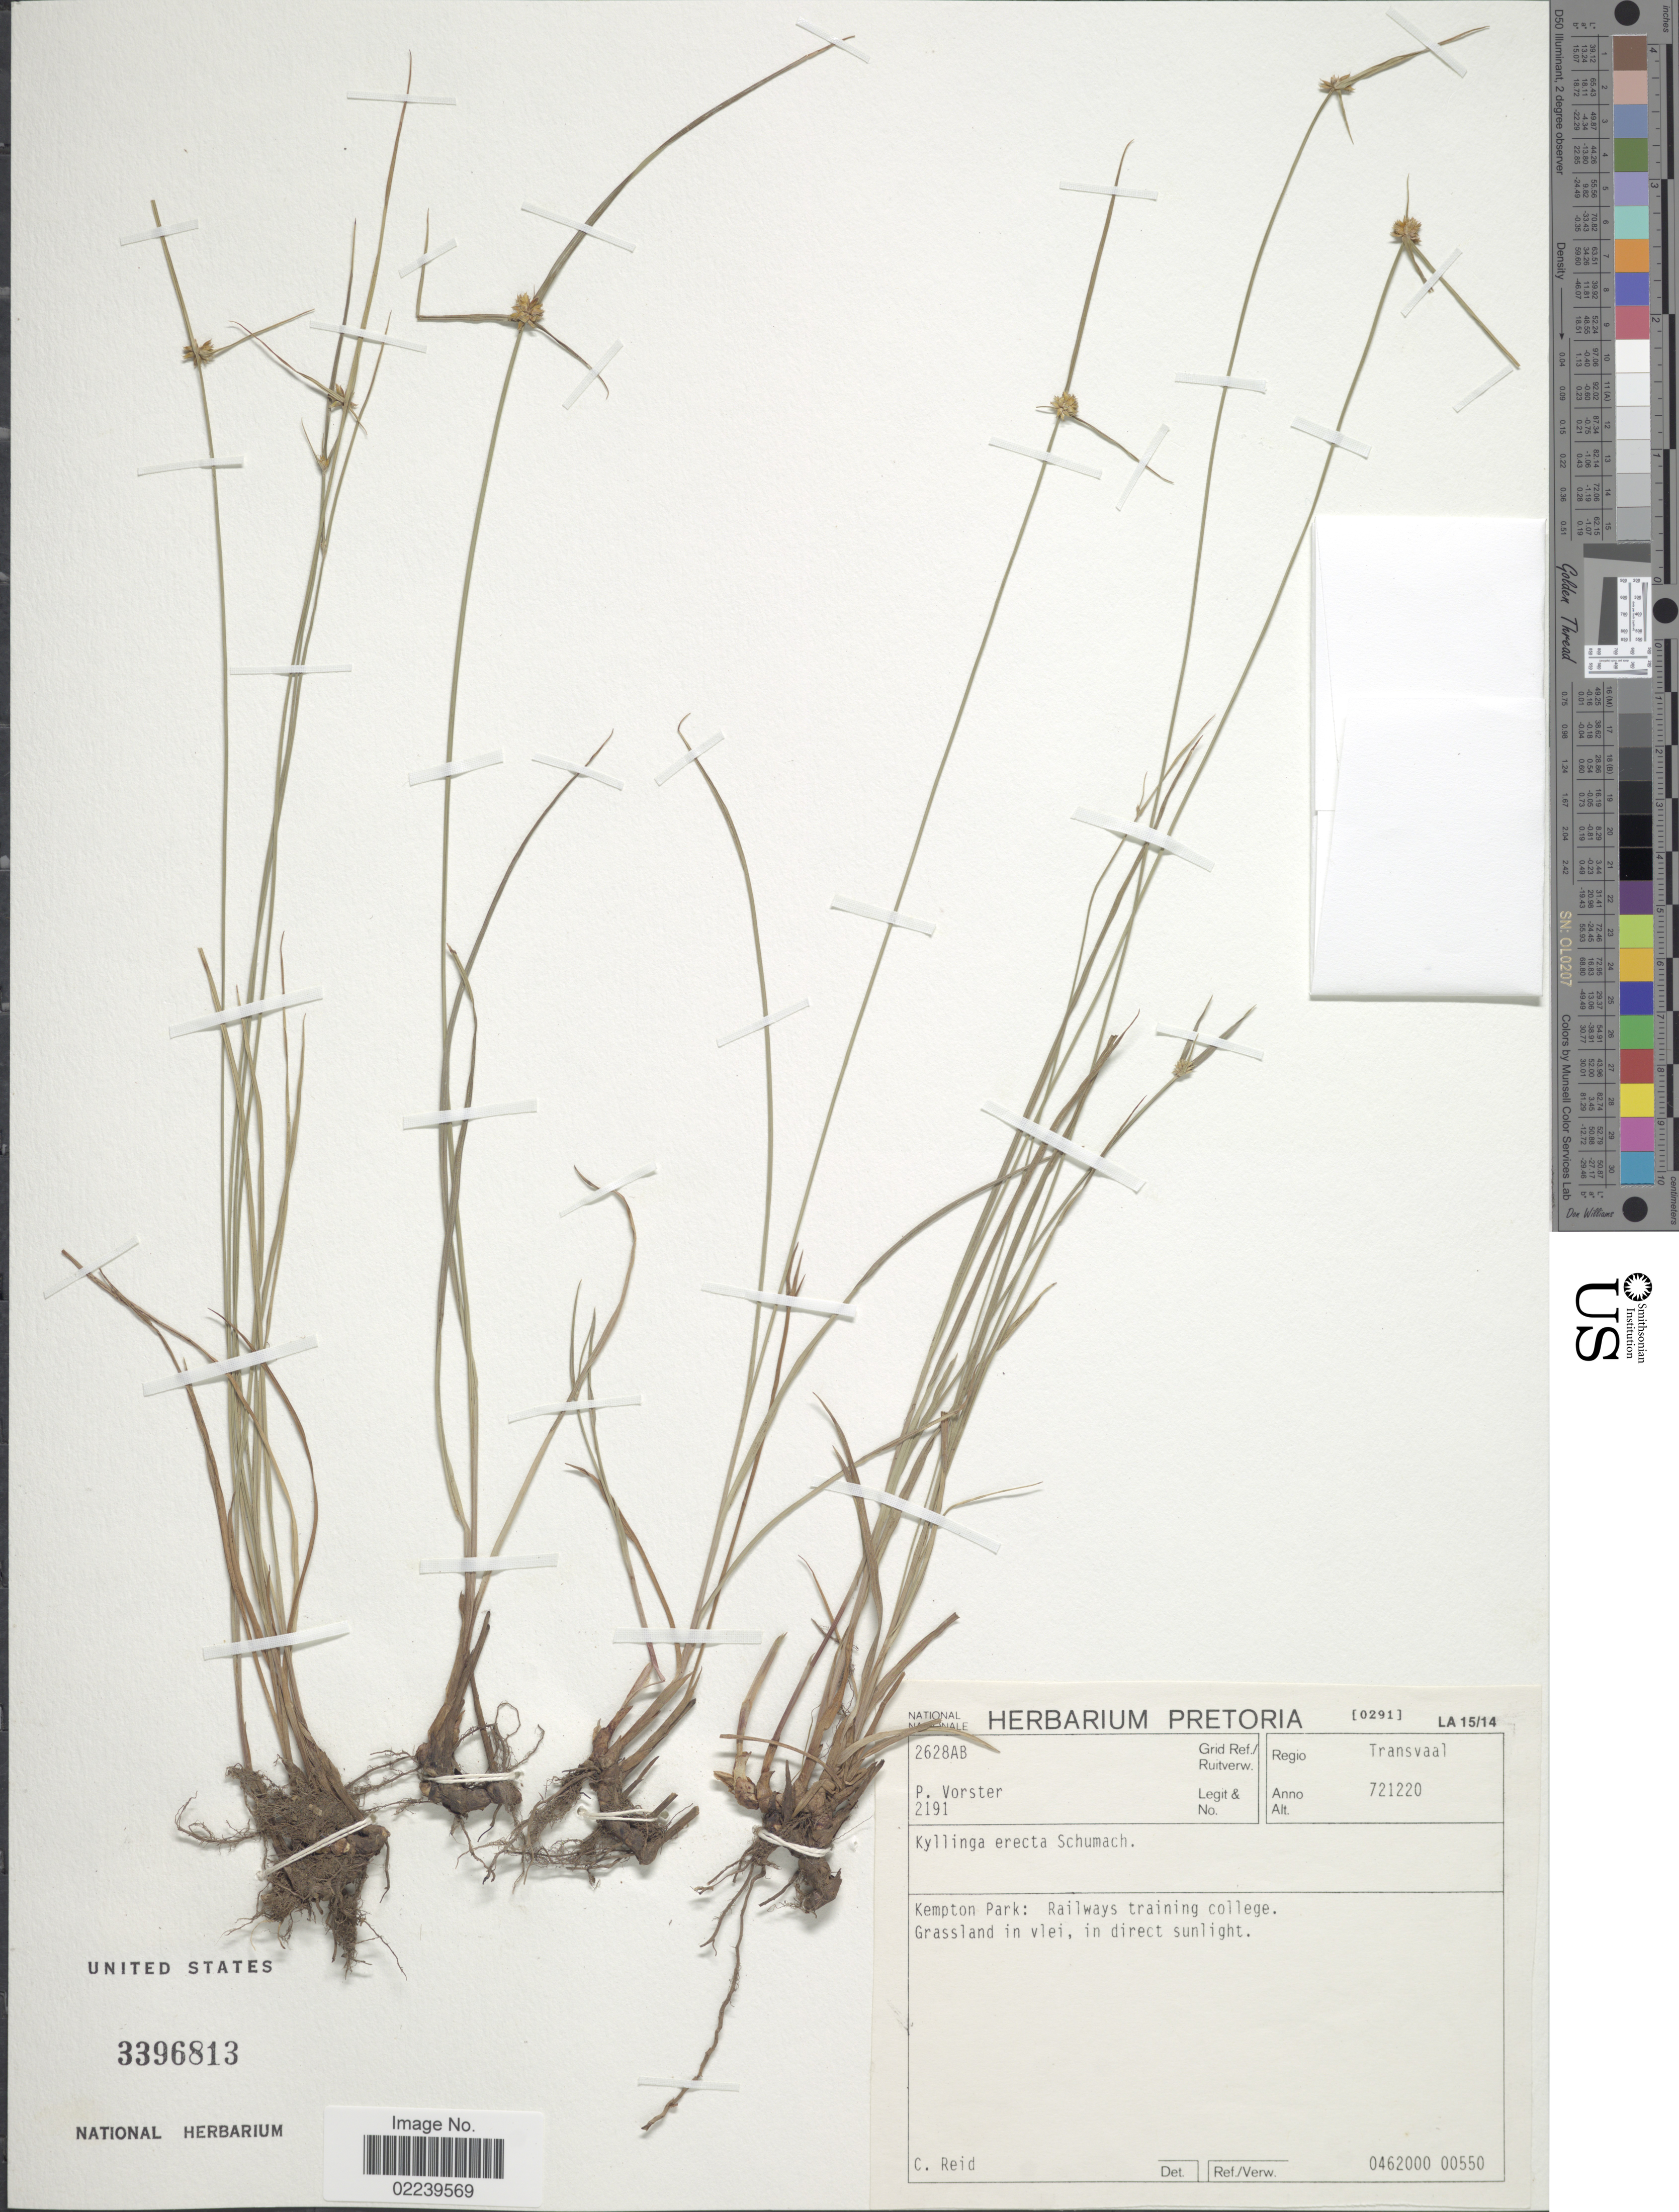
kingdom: Plantae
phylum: Tracheophyta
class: Liliopsida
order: Poales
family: Cyperaceae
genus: Cyperus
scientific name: Cyperus nigriceps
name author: Huygh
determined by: Strong, M. T., (US), Smithsonian Institution - National Museum of Natural History (UNITED STATES)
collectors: P. Vorster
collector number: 2191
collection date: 1972-12-20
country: South Africa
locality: Regio Transvaal. Kempton Park: Railways training college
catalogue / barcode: US 3396813